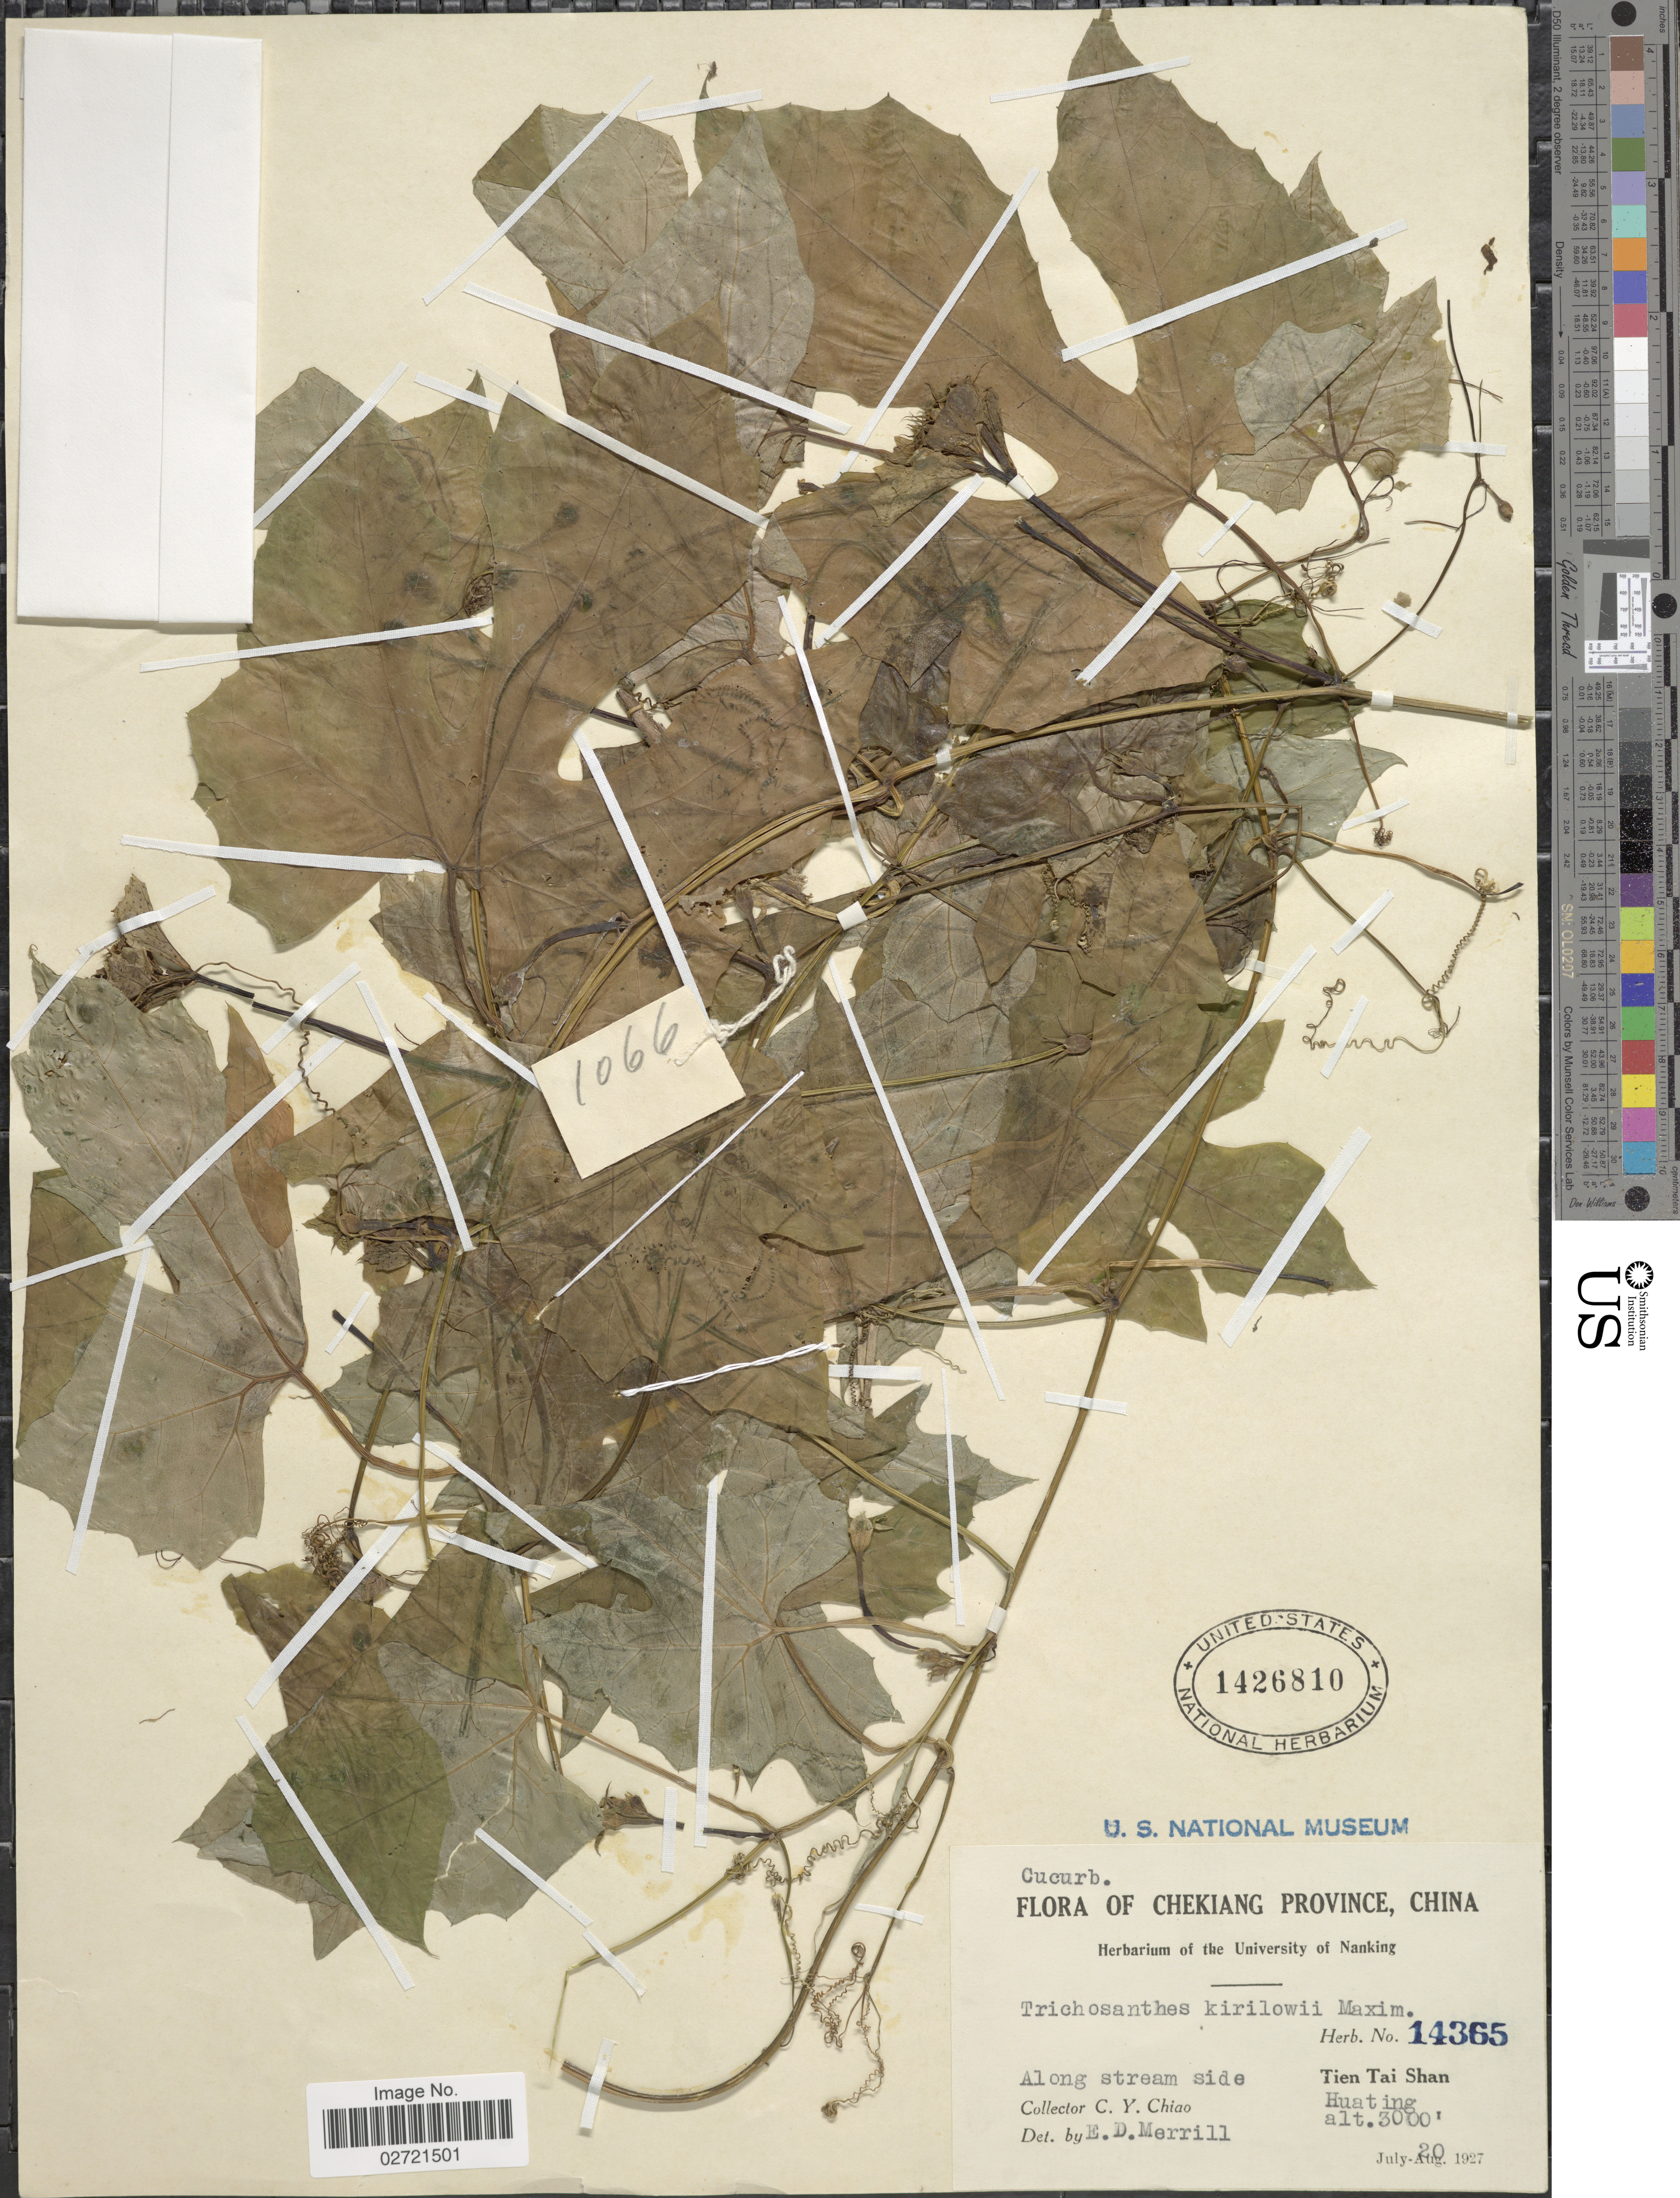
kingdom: Plantae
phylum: Tracheophyta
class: Magnoliopsida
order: Cucurbitales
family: Cucurbitaceae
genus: Trichosanthes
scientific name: Trichosanthes kirilowii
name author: Maxim.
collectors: C. Y. Chiao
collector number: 14365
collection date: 1927-07-20/1927-08-20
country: China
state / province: Zhejiang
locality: Chekiang Province, China, Along stream side, Tien Tai Shan, Huating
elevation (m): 914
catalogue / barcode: US 1426810